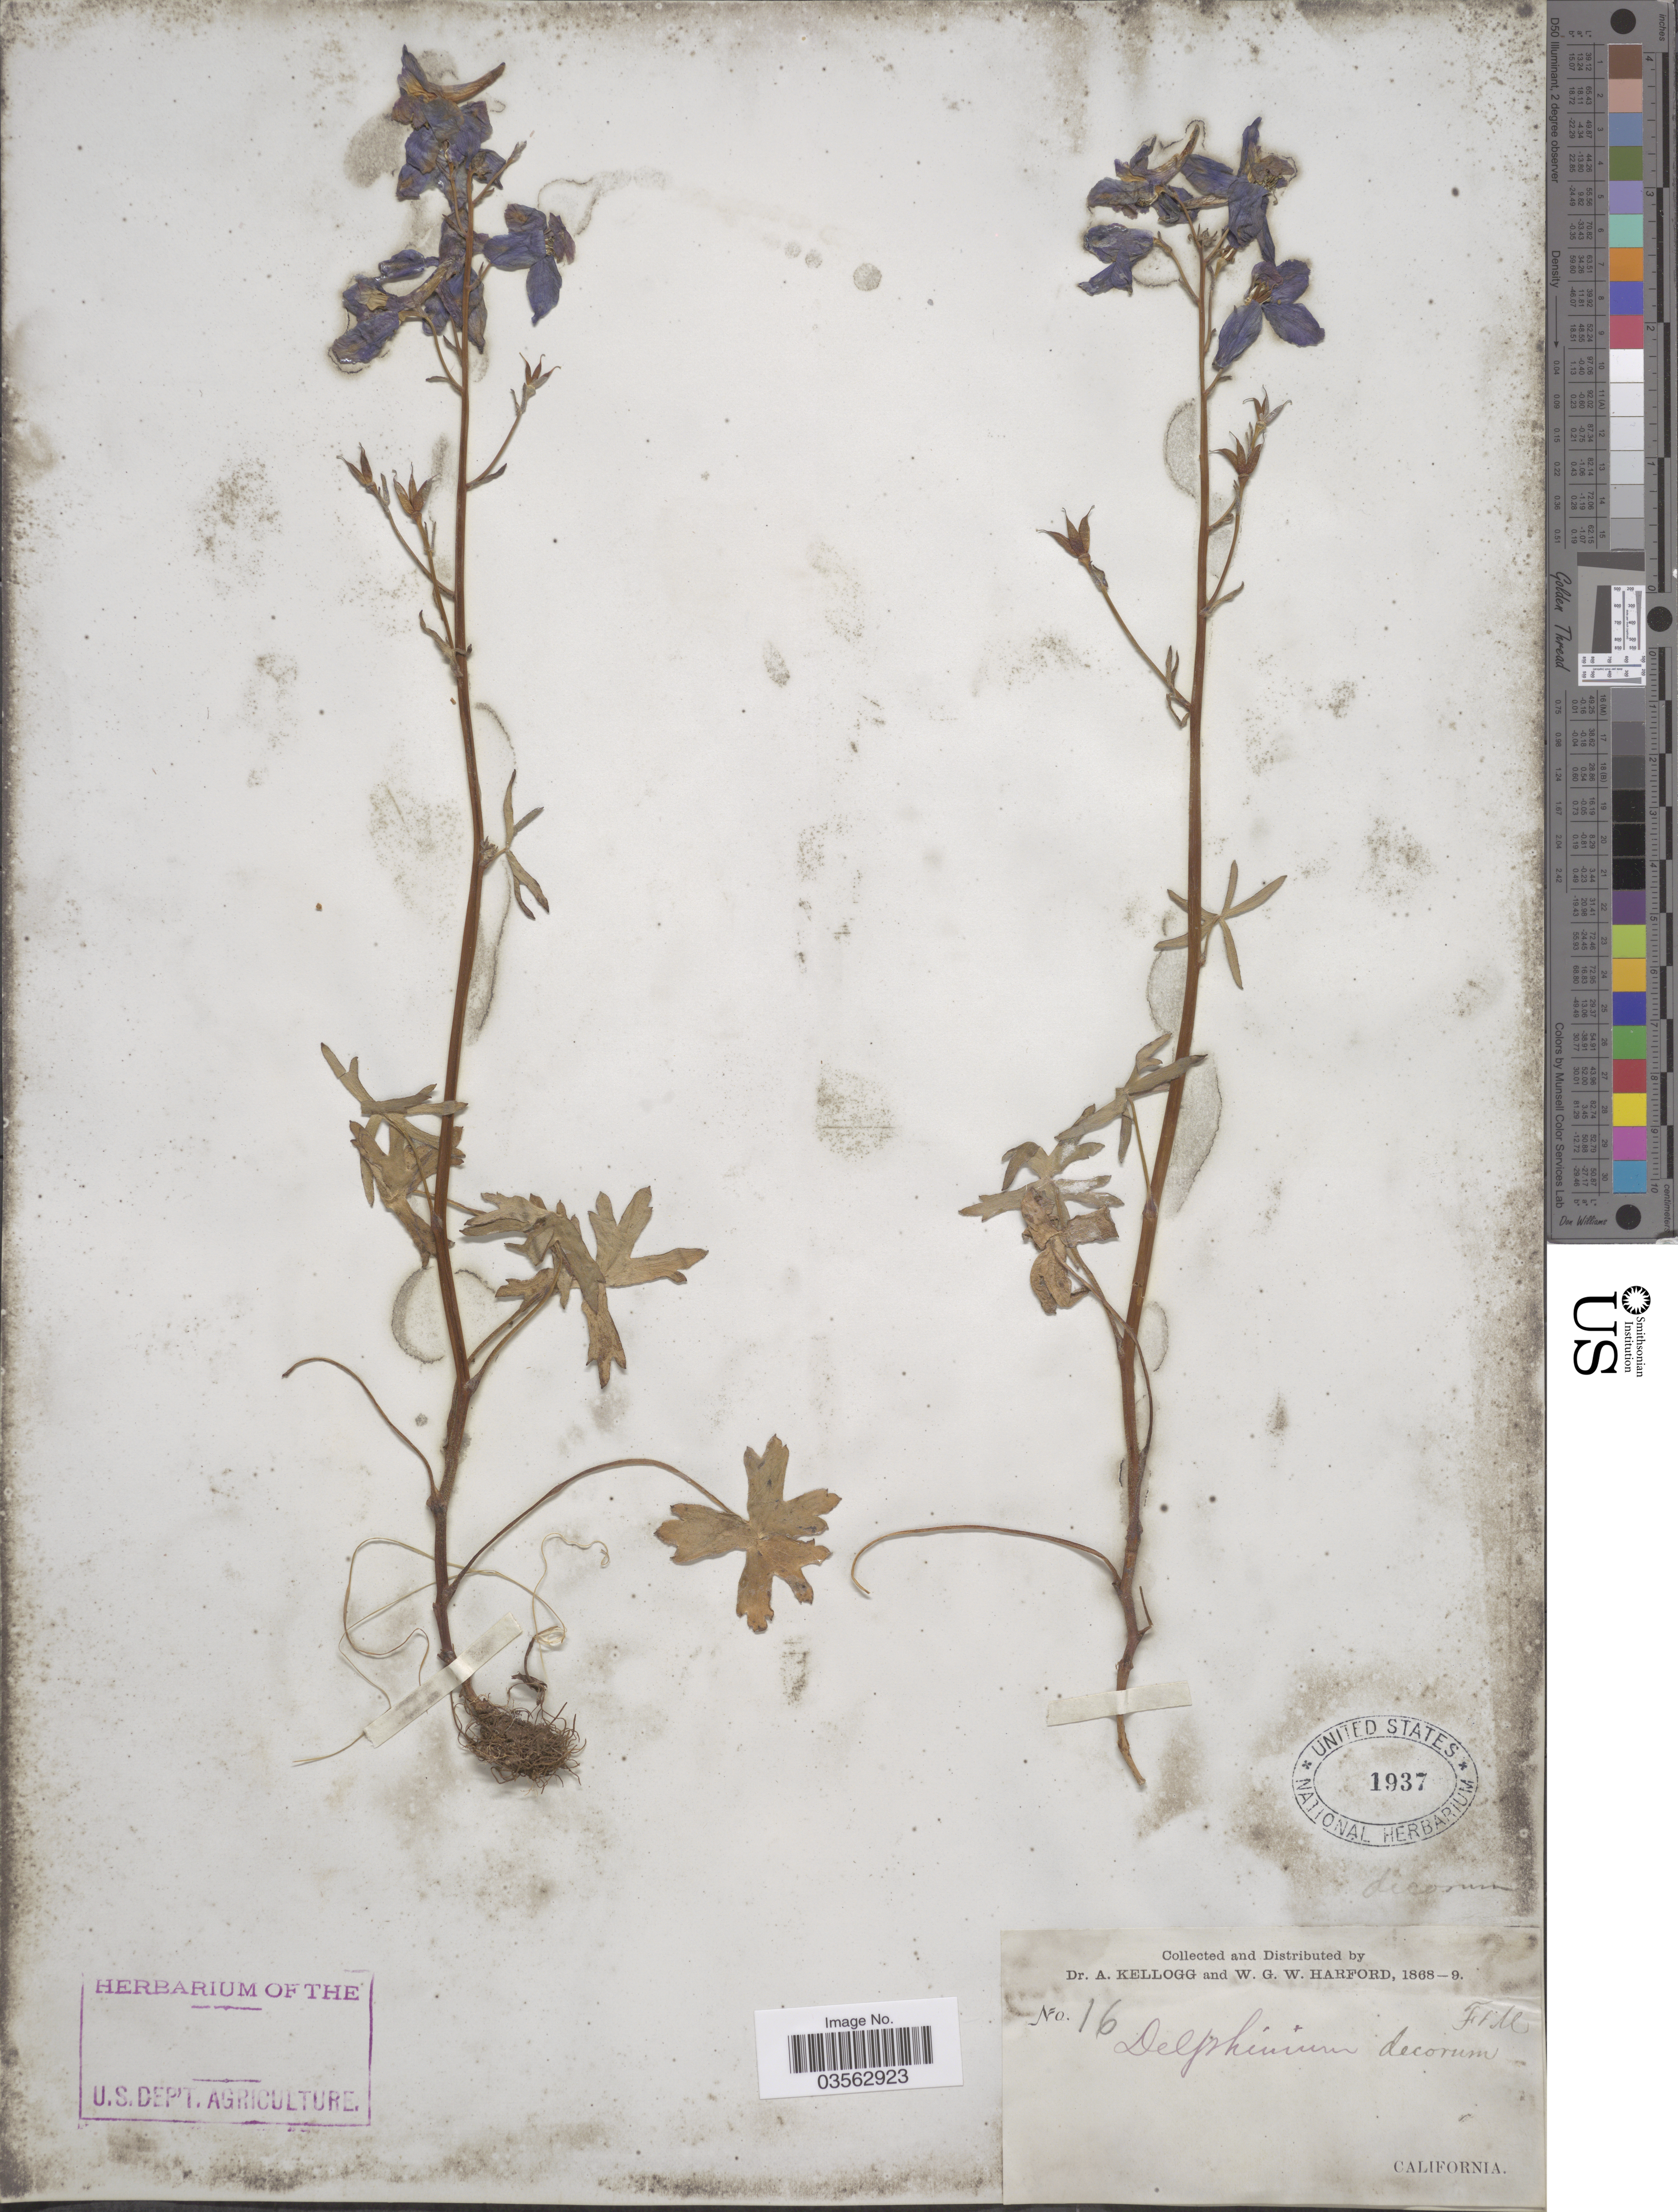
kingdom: Plantae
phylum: Tracheophyta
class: Magnoliopsida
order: Ranunculales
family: Ranunculaceae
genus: Delphinium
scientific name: Delphinium decorum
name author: Fisch. & C.A. Mey.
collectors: A. Kellog & W. G. W. Harford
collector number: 16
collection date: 1868/1869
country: United States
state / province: California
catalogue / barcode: US 1937